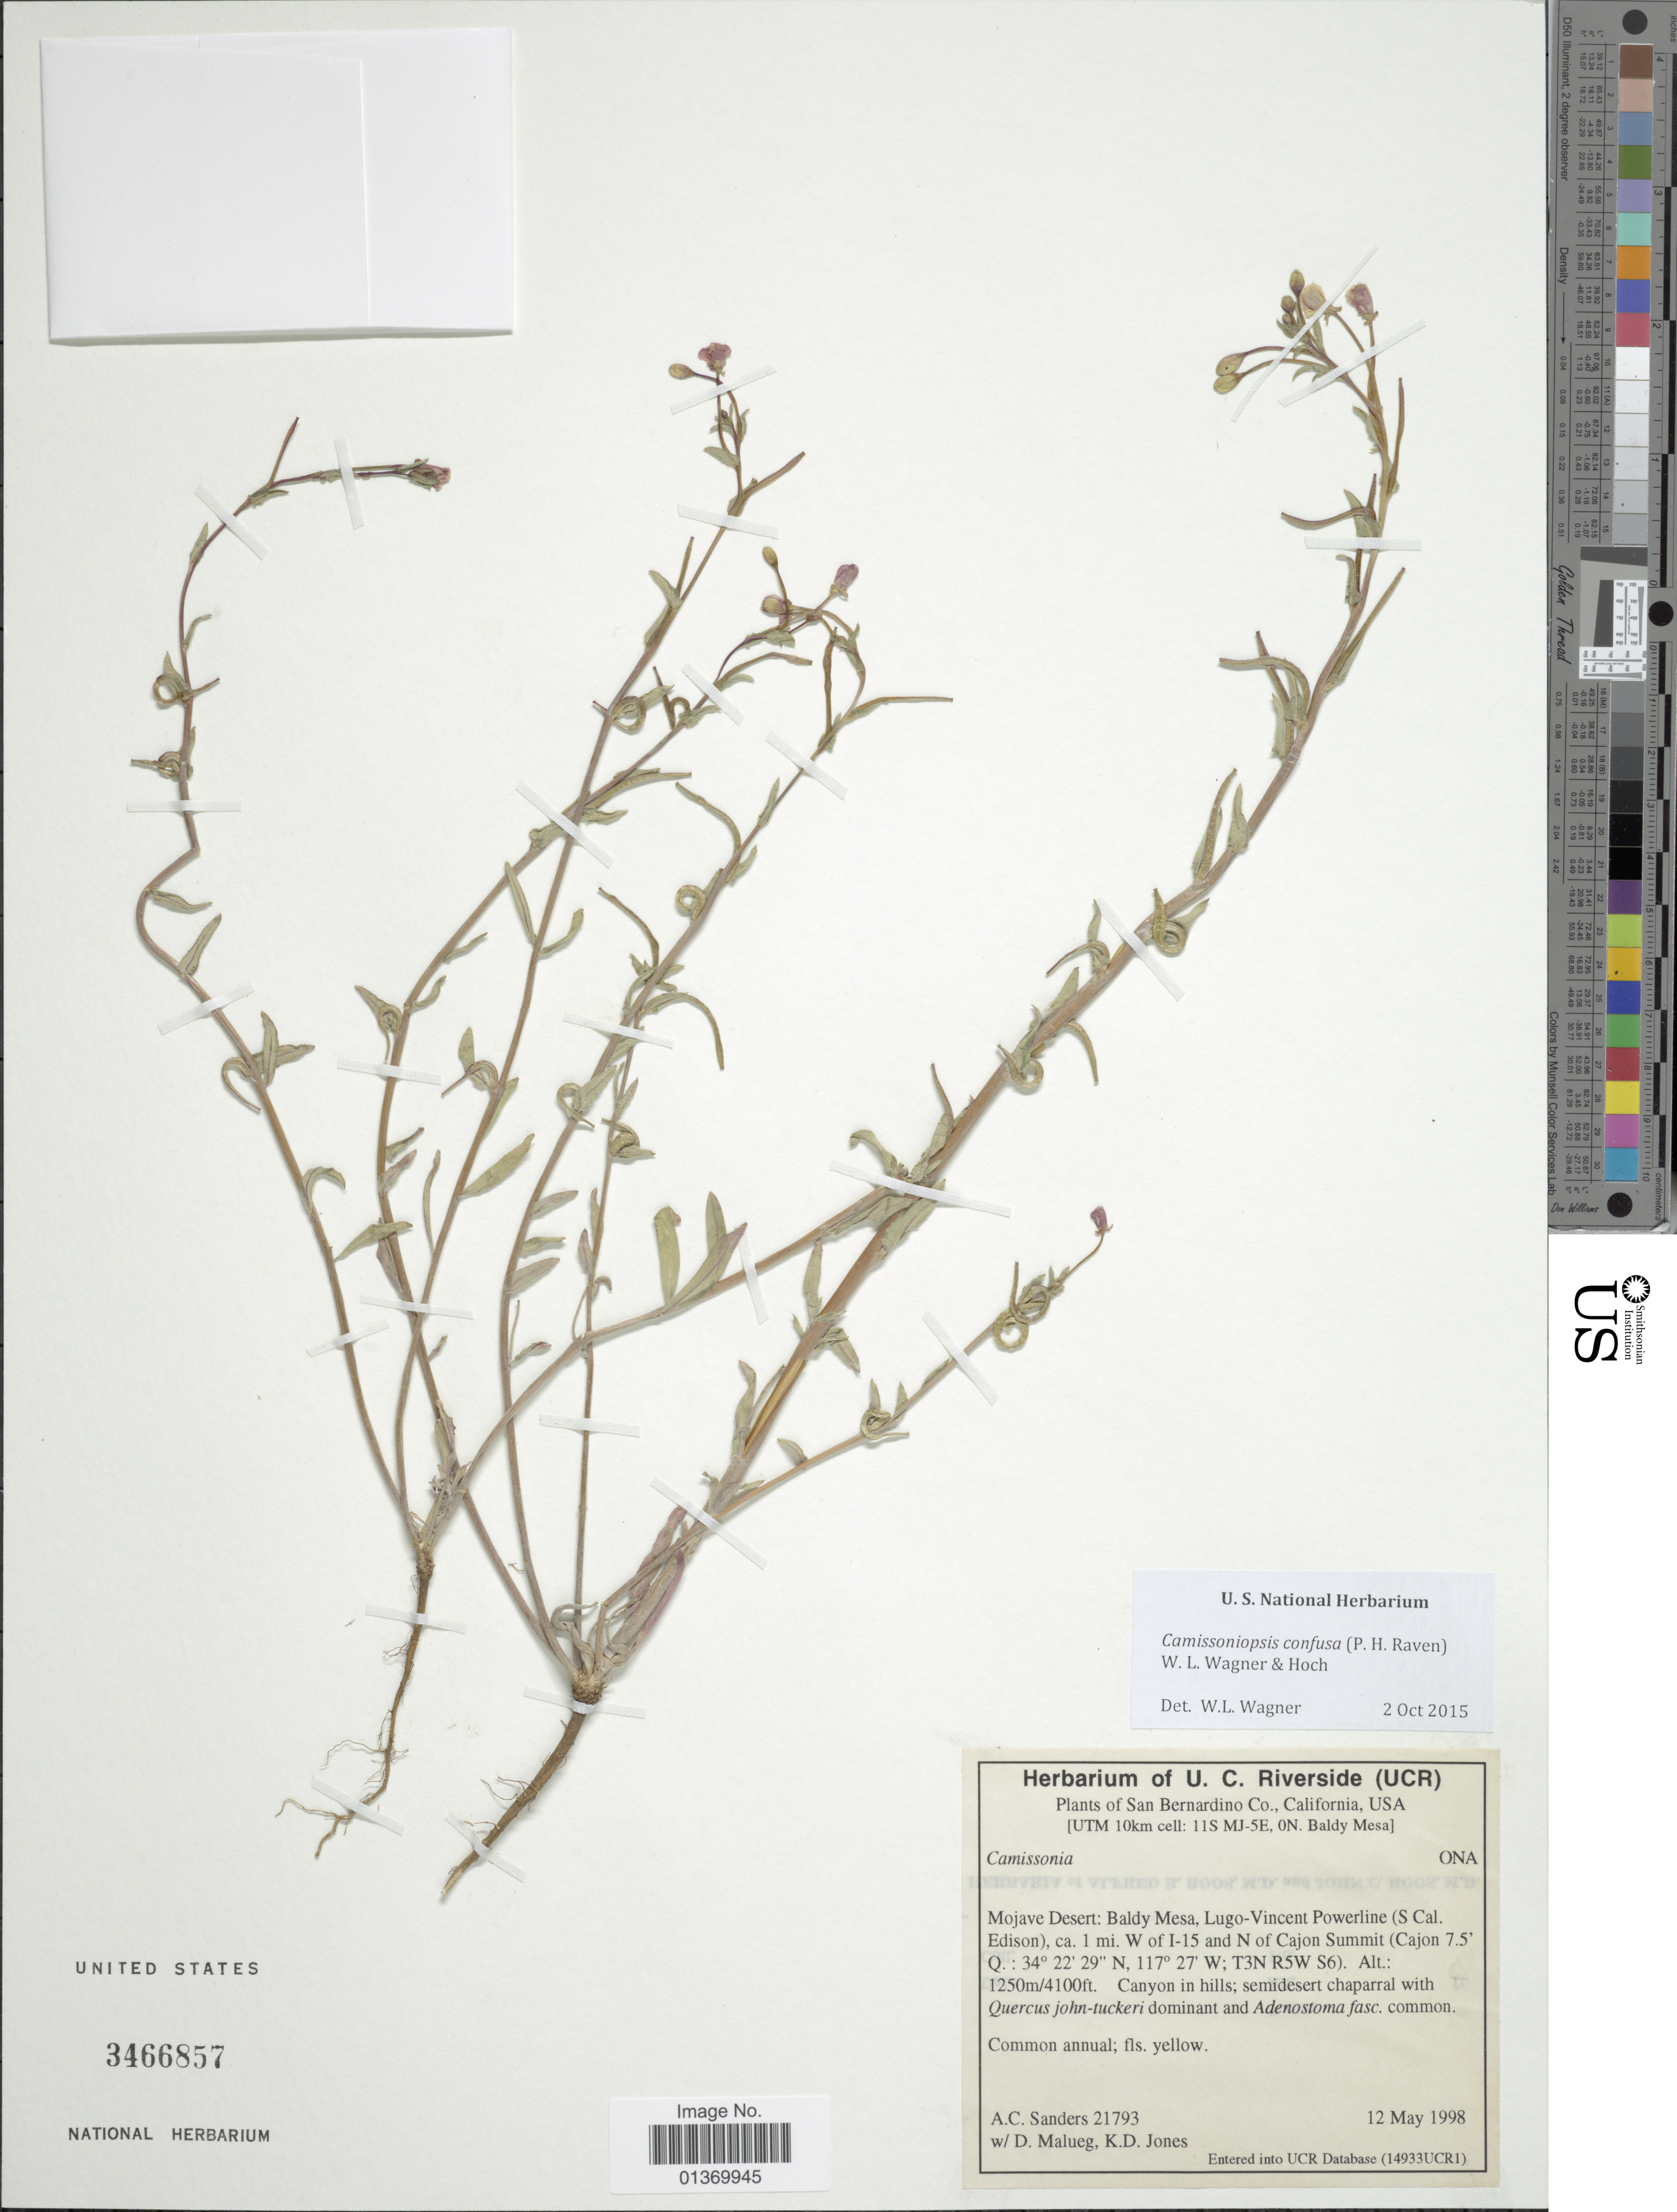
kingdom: Plantae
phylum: Tracheophyta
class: Magnoliopsida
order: Myrtales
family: Onagraceae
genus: Camissoniopsis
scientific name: Camissoniopsis pallida subsp. pallida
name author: (Abrams) W.L. Wagner & Hoch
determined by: Wagner, W. L., (BOT), Smithsonian Institution - National Museum of Natural History (UNITED STATES)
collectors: A. Sanders, D. Malueg & K. D. Jones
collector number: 21793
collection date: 1998-05-12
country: United States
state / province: California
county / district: San Bernardino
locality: San Bernardino Co., [UTM 10km cell: 11S MJ-5E, 0N. Baldy Mesa], Mojave Desert: Baldy Mesa, Lugo-Vincent Powerline ( S Cal. Edison), ca. 1 mi. W of I-15 and N of Cajon Summit (Cajon 7.5' Q: T3N R5W S6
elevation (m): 1250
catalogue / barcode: US 3466857